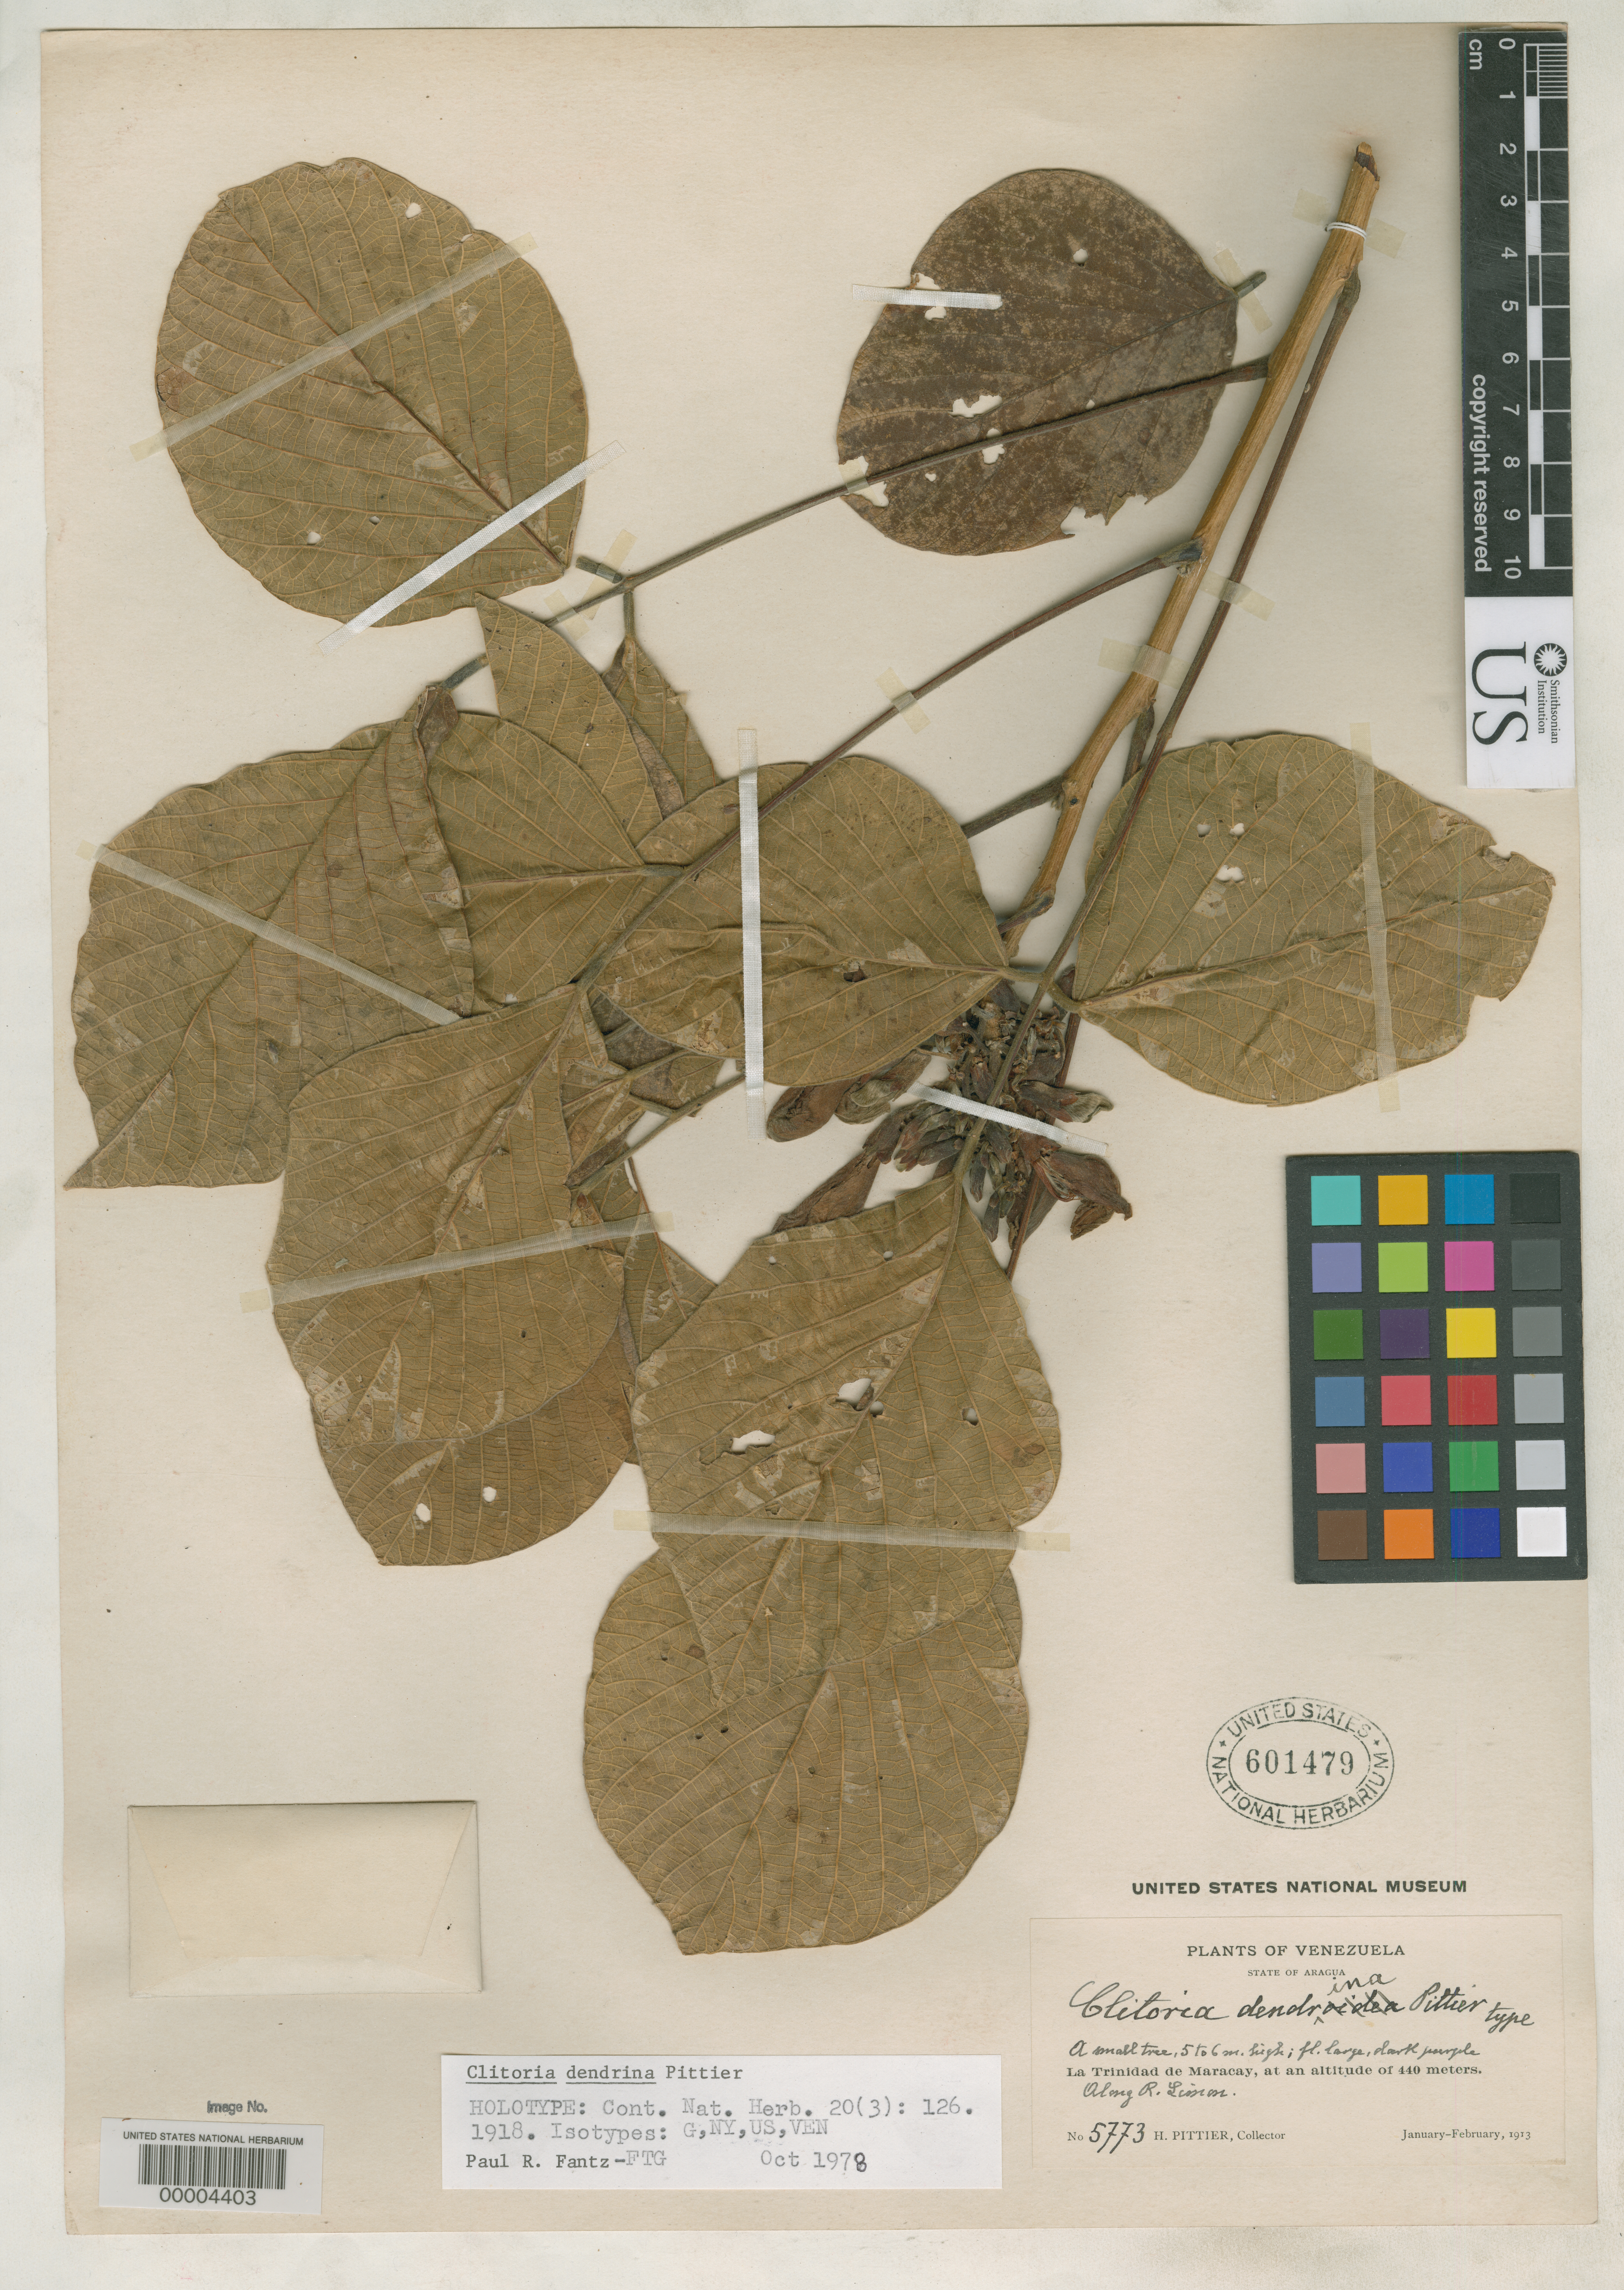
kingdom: Plantae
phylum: Tracheophyta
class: Magnoliopsida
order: Fabales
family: Fabaceae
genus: Clitoria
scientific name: Clitoria dendrina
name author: Pittier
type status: Holotype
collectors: H. F. Pittier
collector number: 5773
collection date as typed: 27 Jan 1913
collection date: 1913-01-27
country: Venezuela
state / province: Aragua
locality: Along Rio Limon, near Maracay.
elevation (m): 440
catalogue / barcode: US 601479